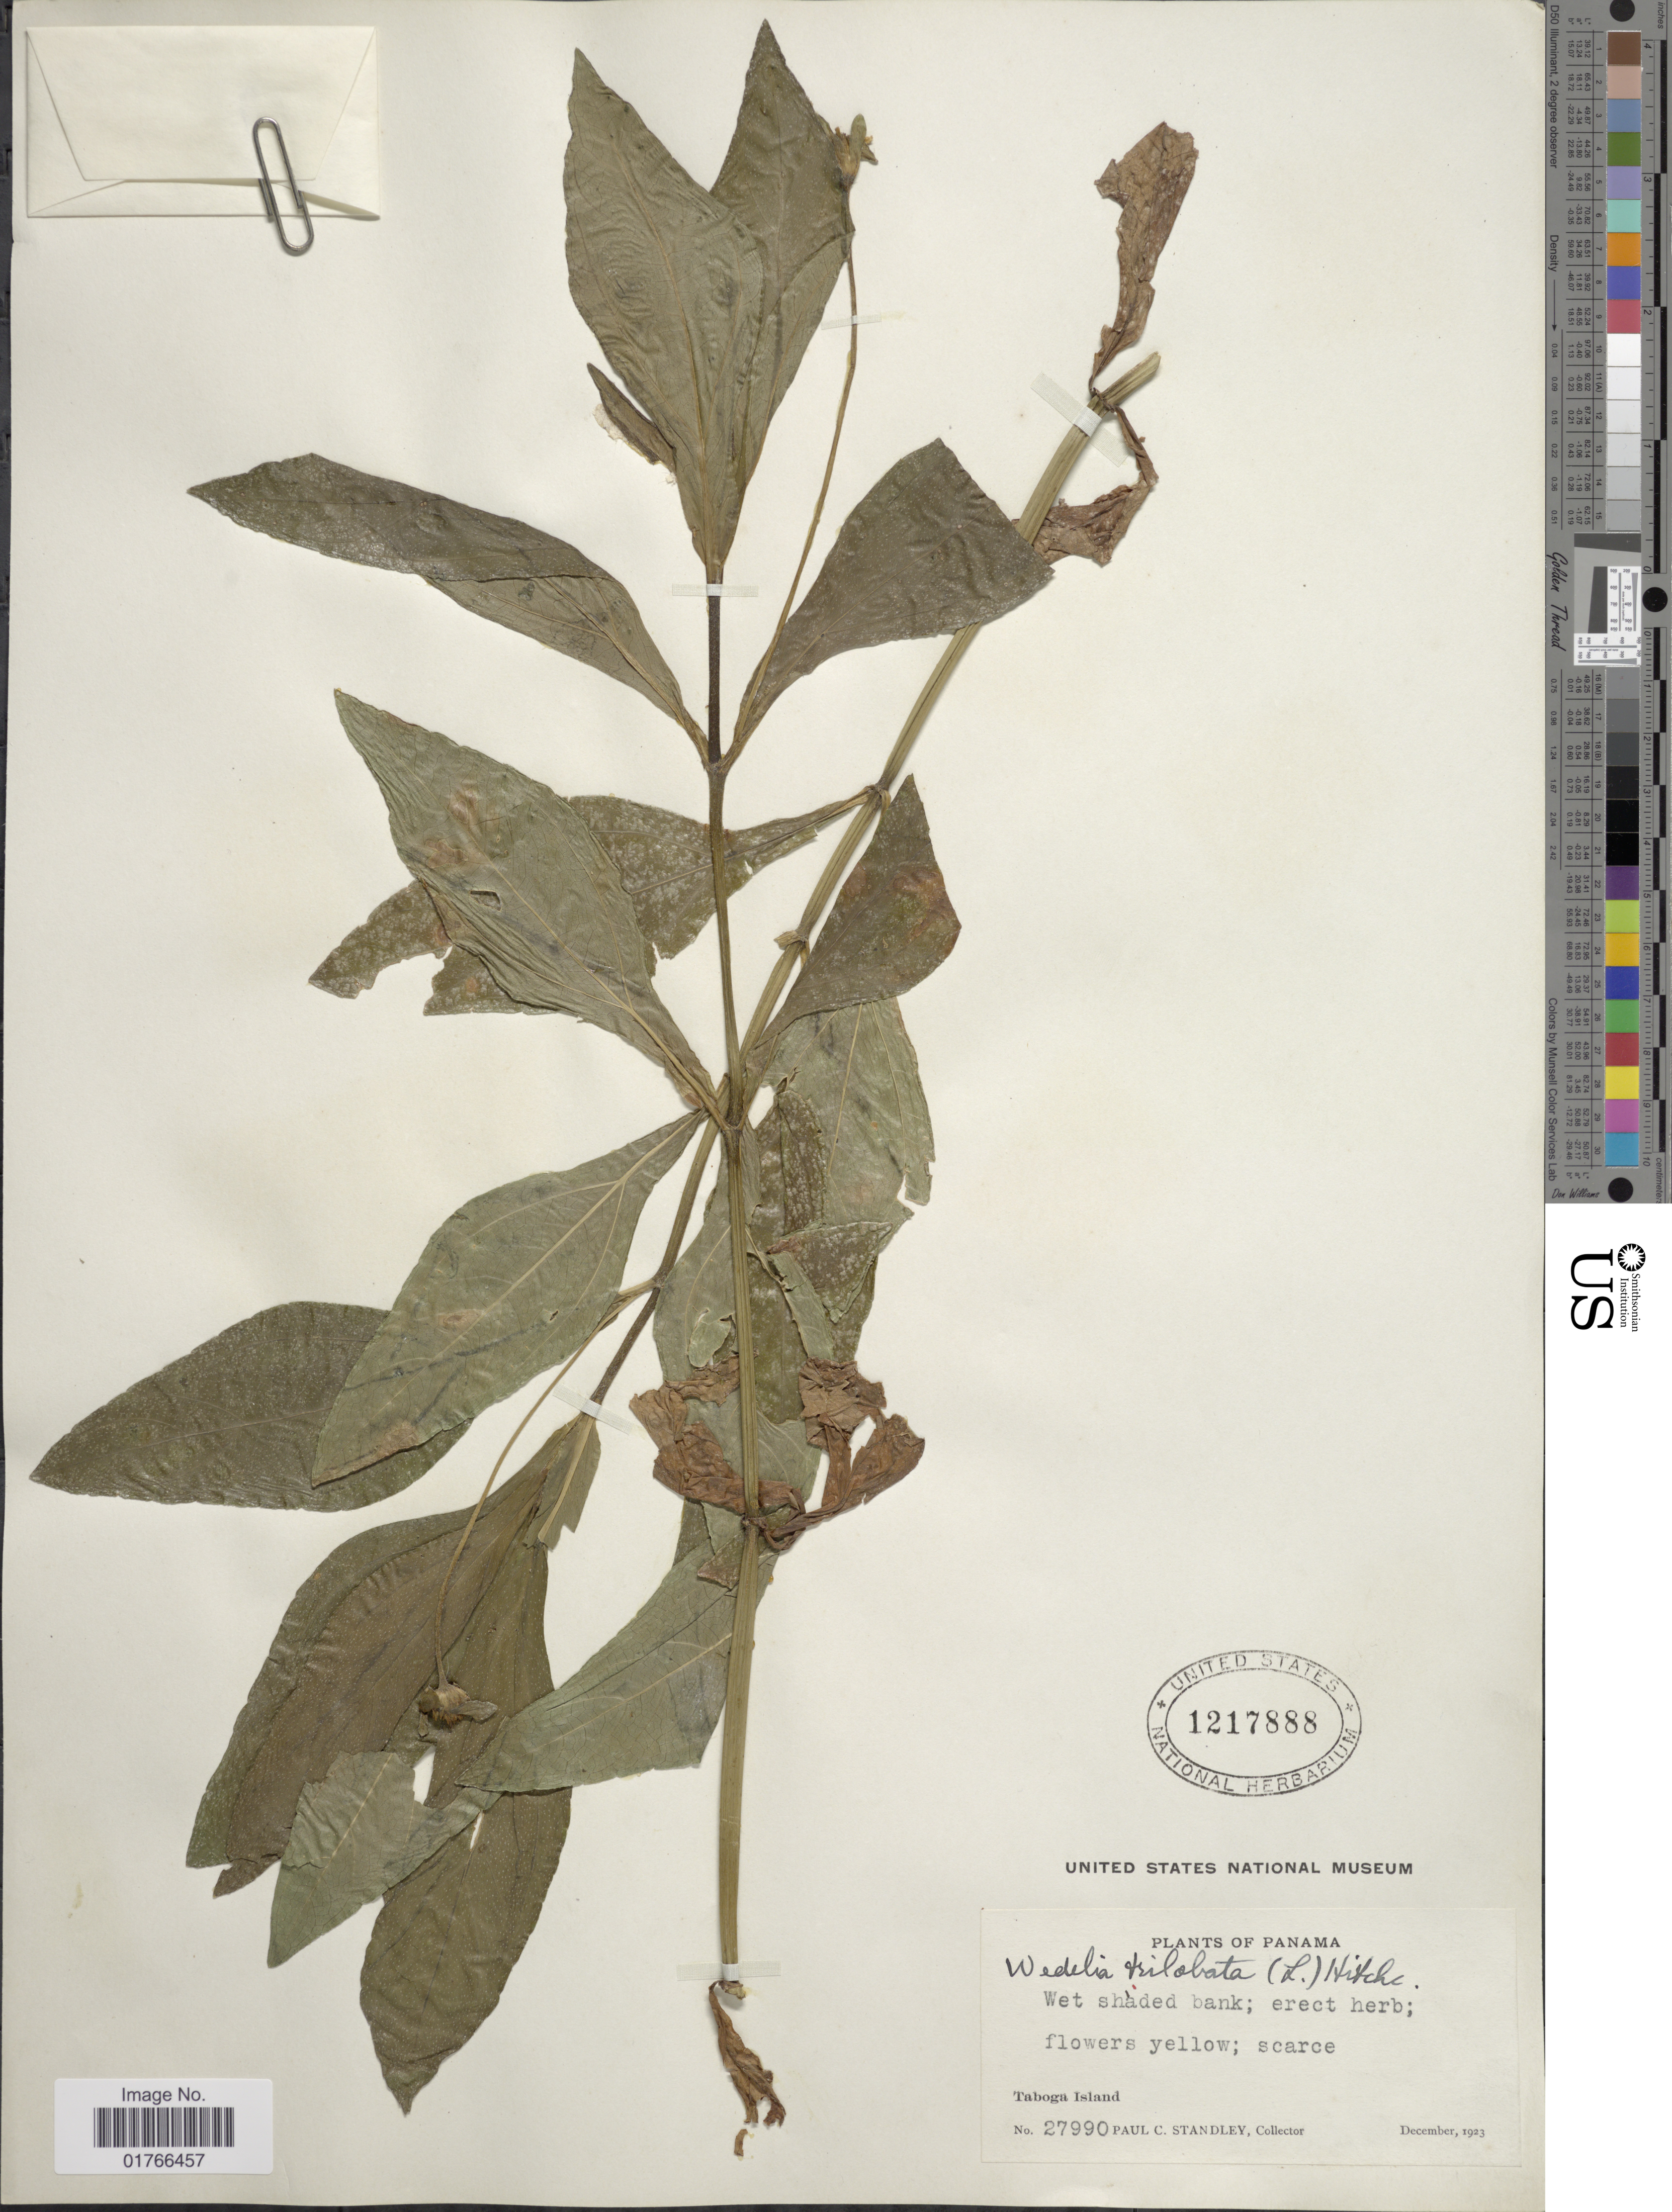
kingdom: Plantae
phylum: Tracheophyta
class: Magnoliopsida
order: Asterales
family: Asteraceae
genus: Sphagneticola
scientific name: Sphagneticola trilobata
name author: (L.) Pruski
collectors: P. C. Standley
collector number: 27990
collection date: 1923-12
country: Panama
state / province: Panamá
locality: Taboga Island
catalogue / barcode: US 1217888